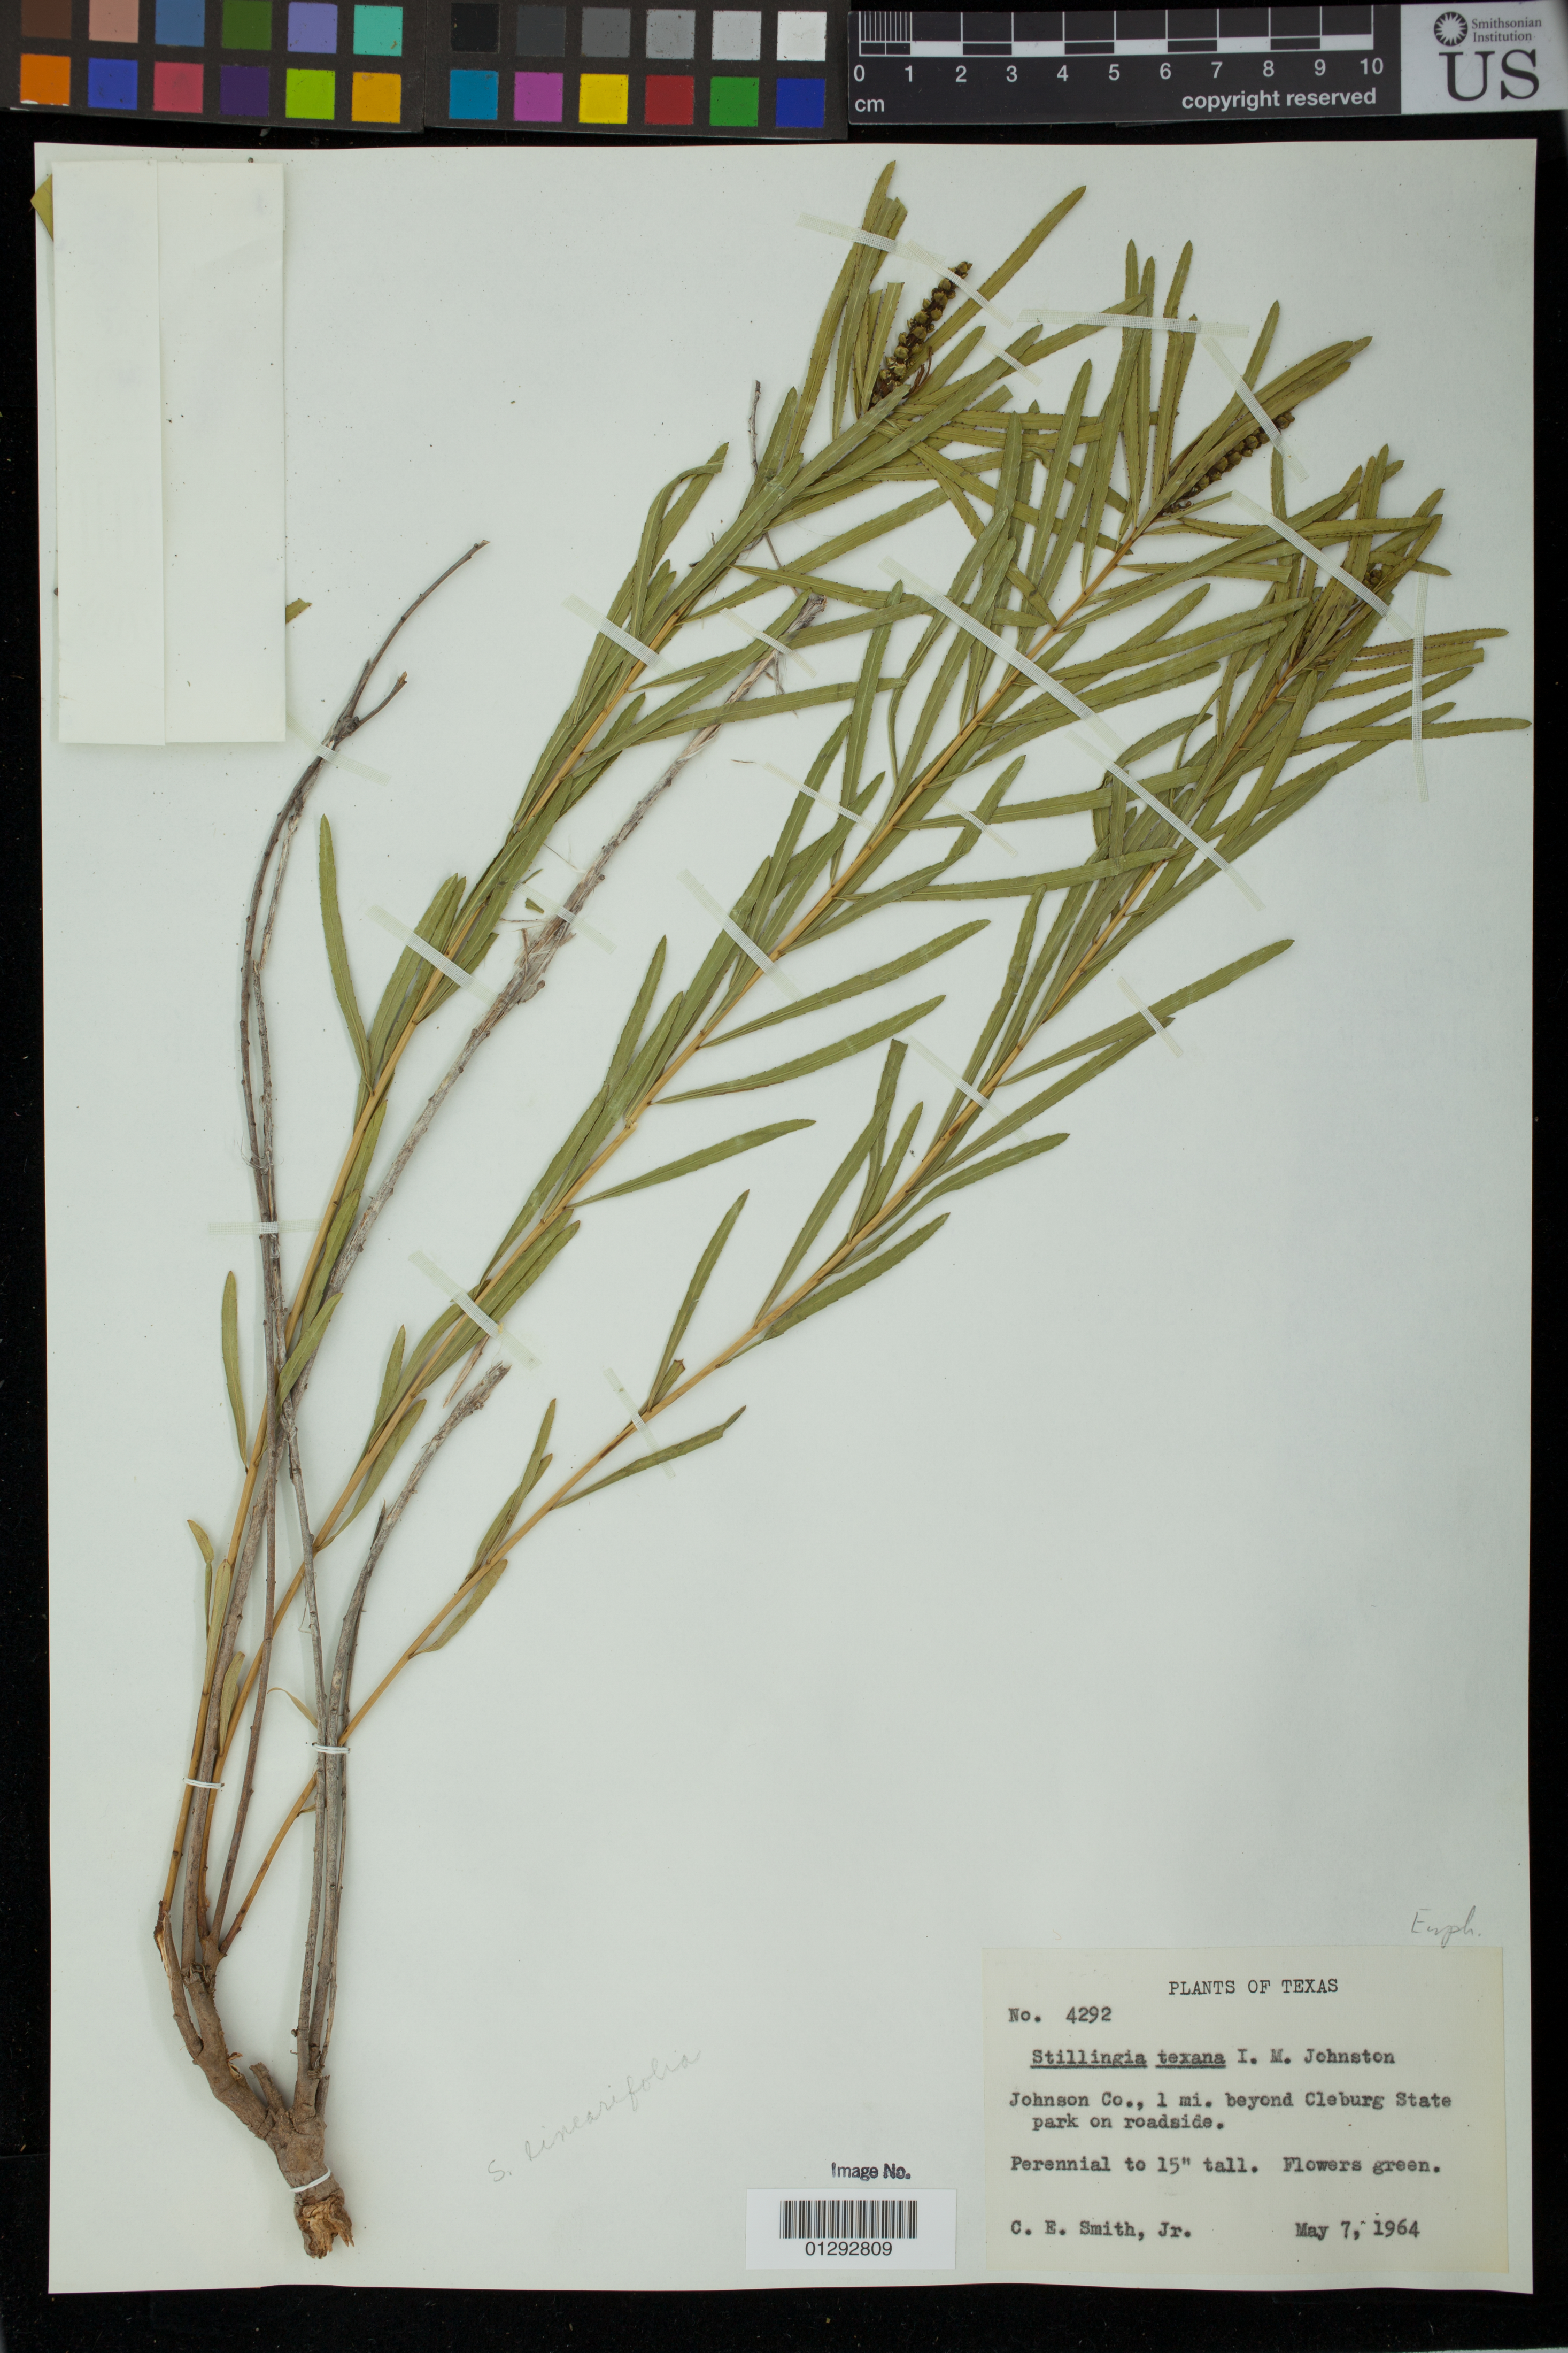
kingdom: Plantae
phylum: Tracheophyta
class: Magnoliopsida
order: Malpighiales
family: Euphorbiaceae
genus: Stillingia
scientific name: Stillingia linearifolia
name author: S. Watson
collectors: C. E. Smith Jr.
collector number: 4292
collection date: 1964-05-07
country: United States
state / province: Texas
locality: Johnson Co., 1 mi. beyond Cleburg [Cleburne] State park on roadside.